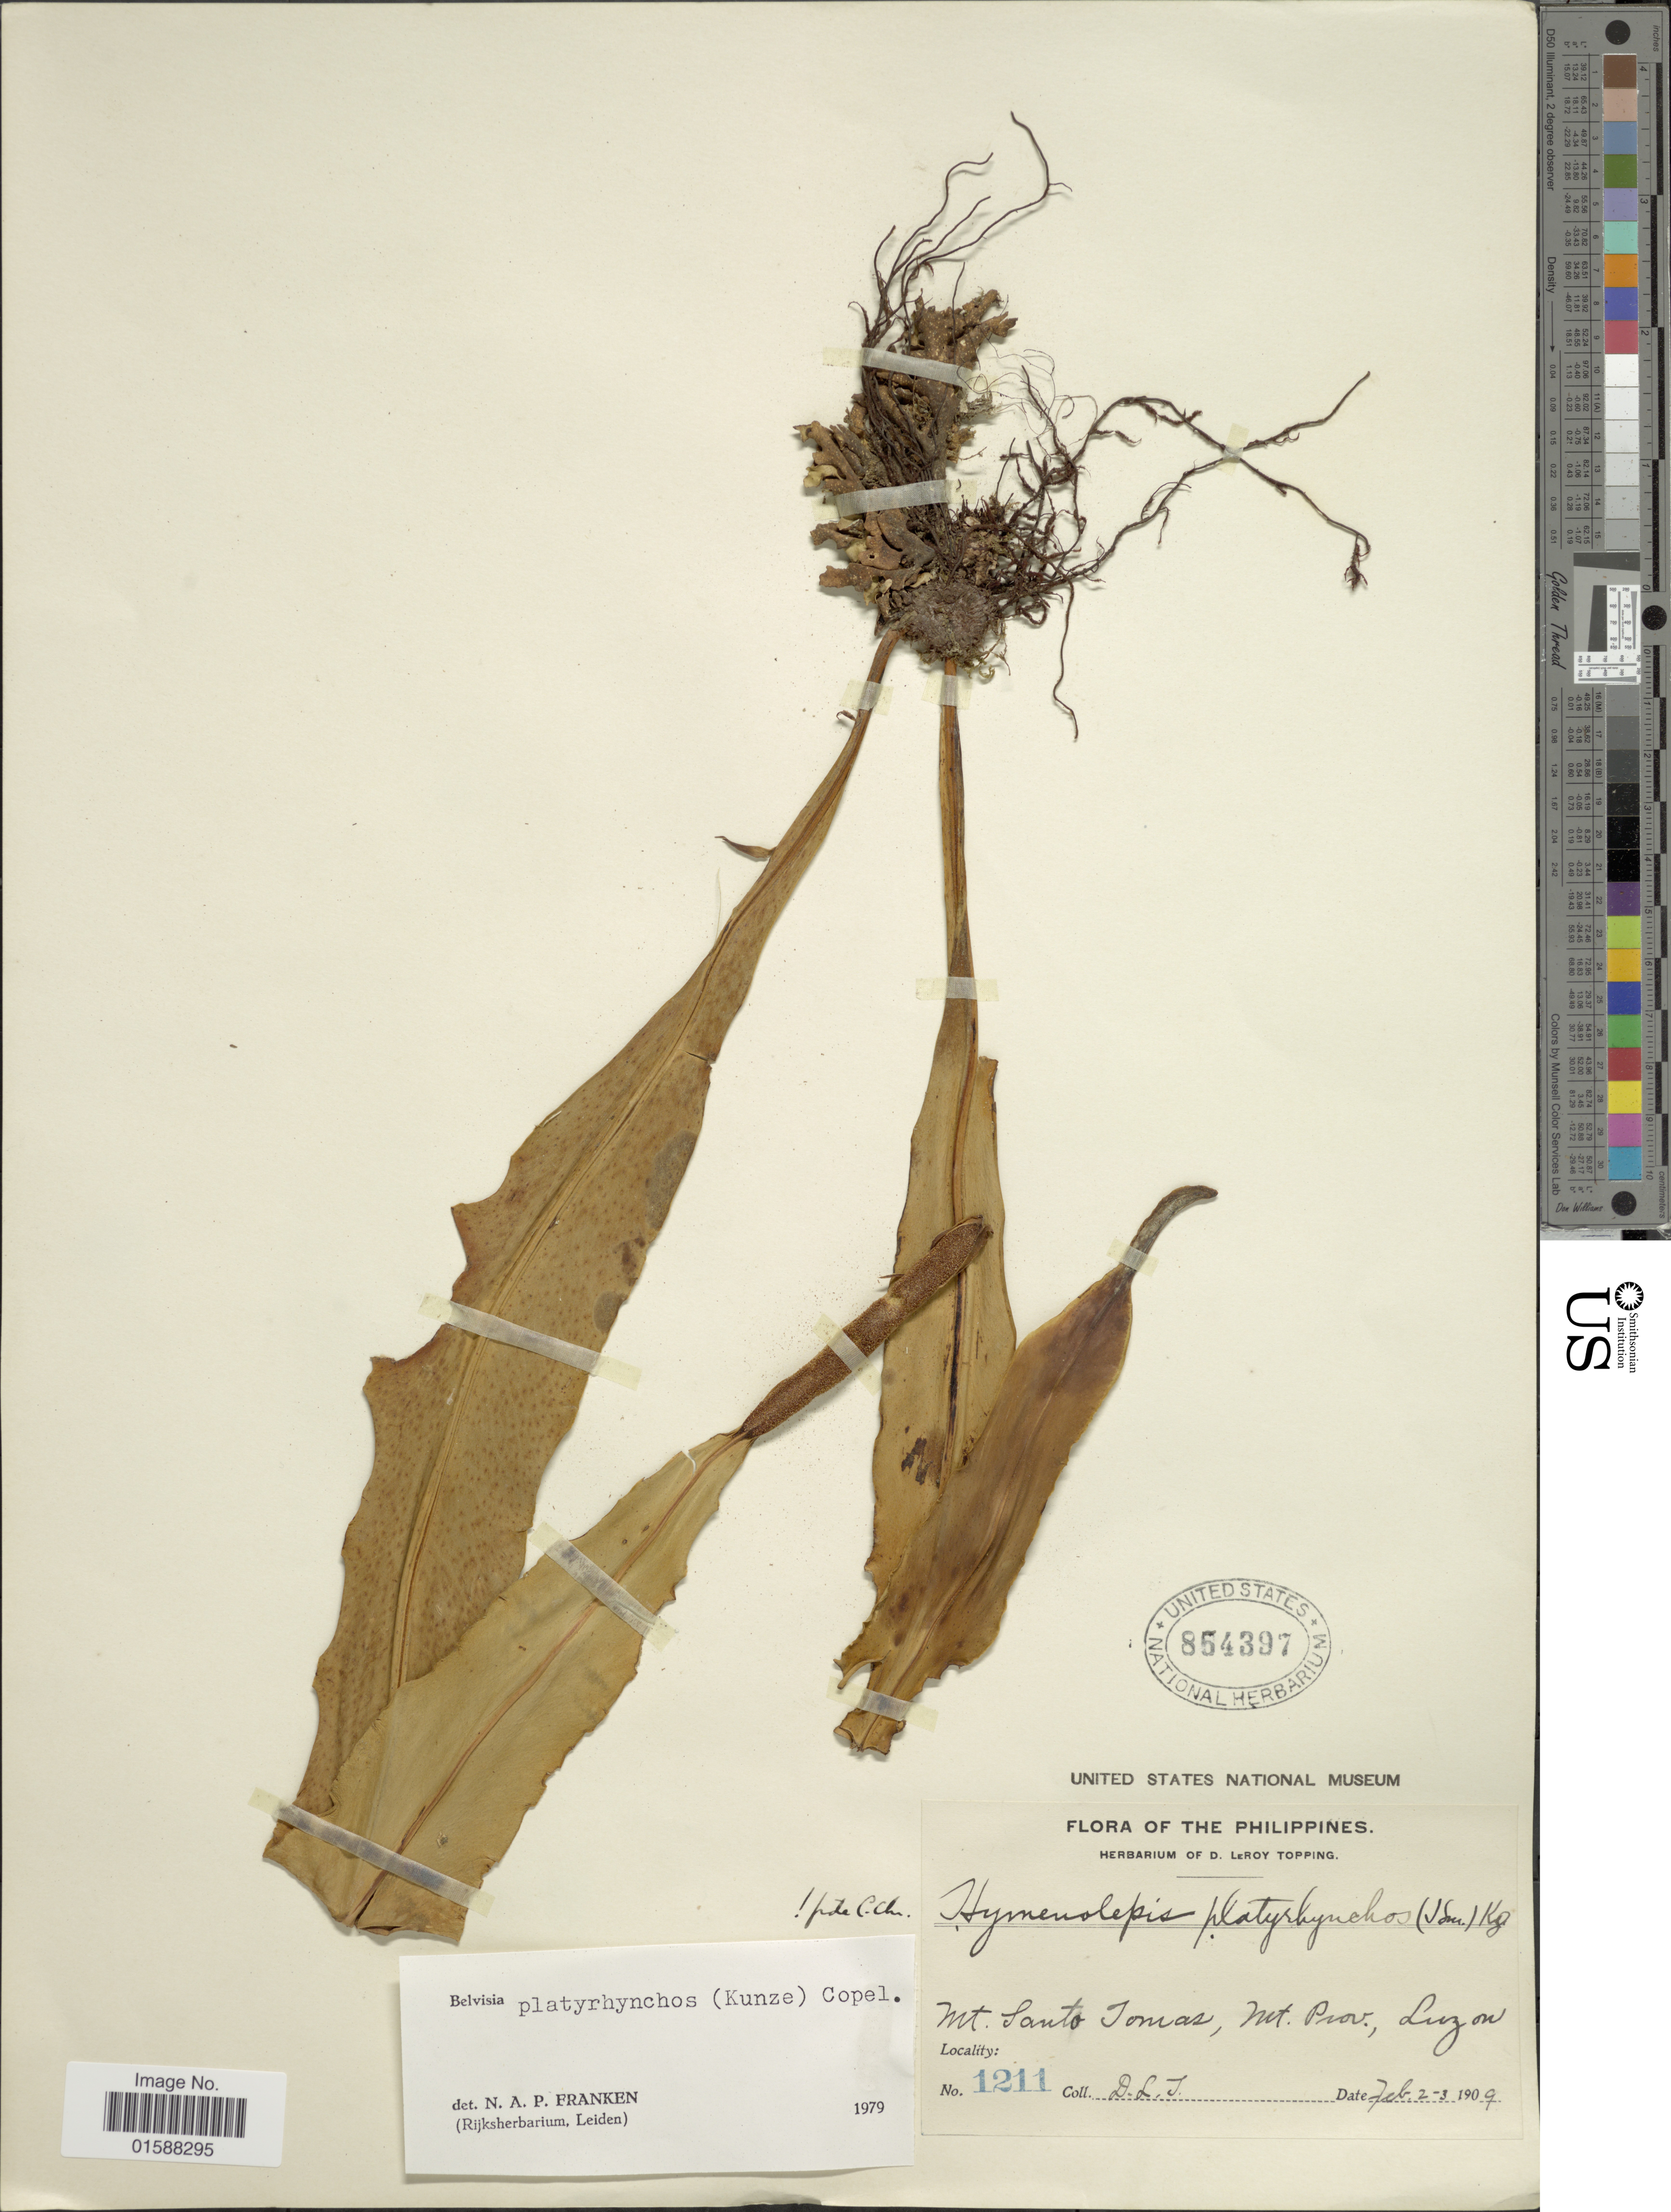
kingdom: Plantae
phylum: Tracheophyta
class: Polypodiopsida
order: Polypodiales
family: Polypodiaceae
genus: Lepisorus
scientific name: Lepisorus platyrhynchos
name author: (J. Sm. ex Kunze) Li S. Wang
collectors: D. L. Topping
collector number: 1211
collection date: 1909-02-02/1909-02-03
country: Philippines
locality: Mt. Santo Tomas, Mt. Prov., Luzon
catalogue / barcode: US 854397